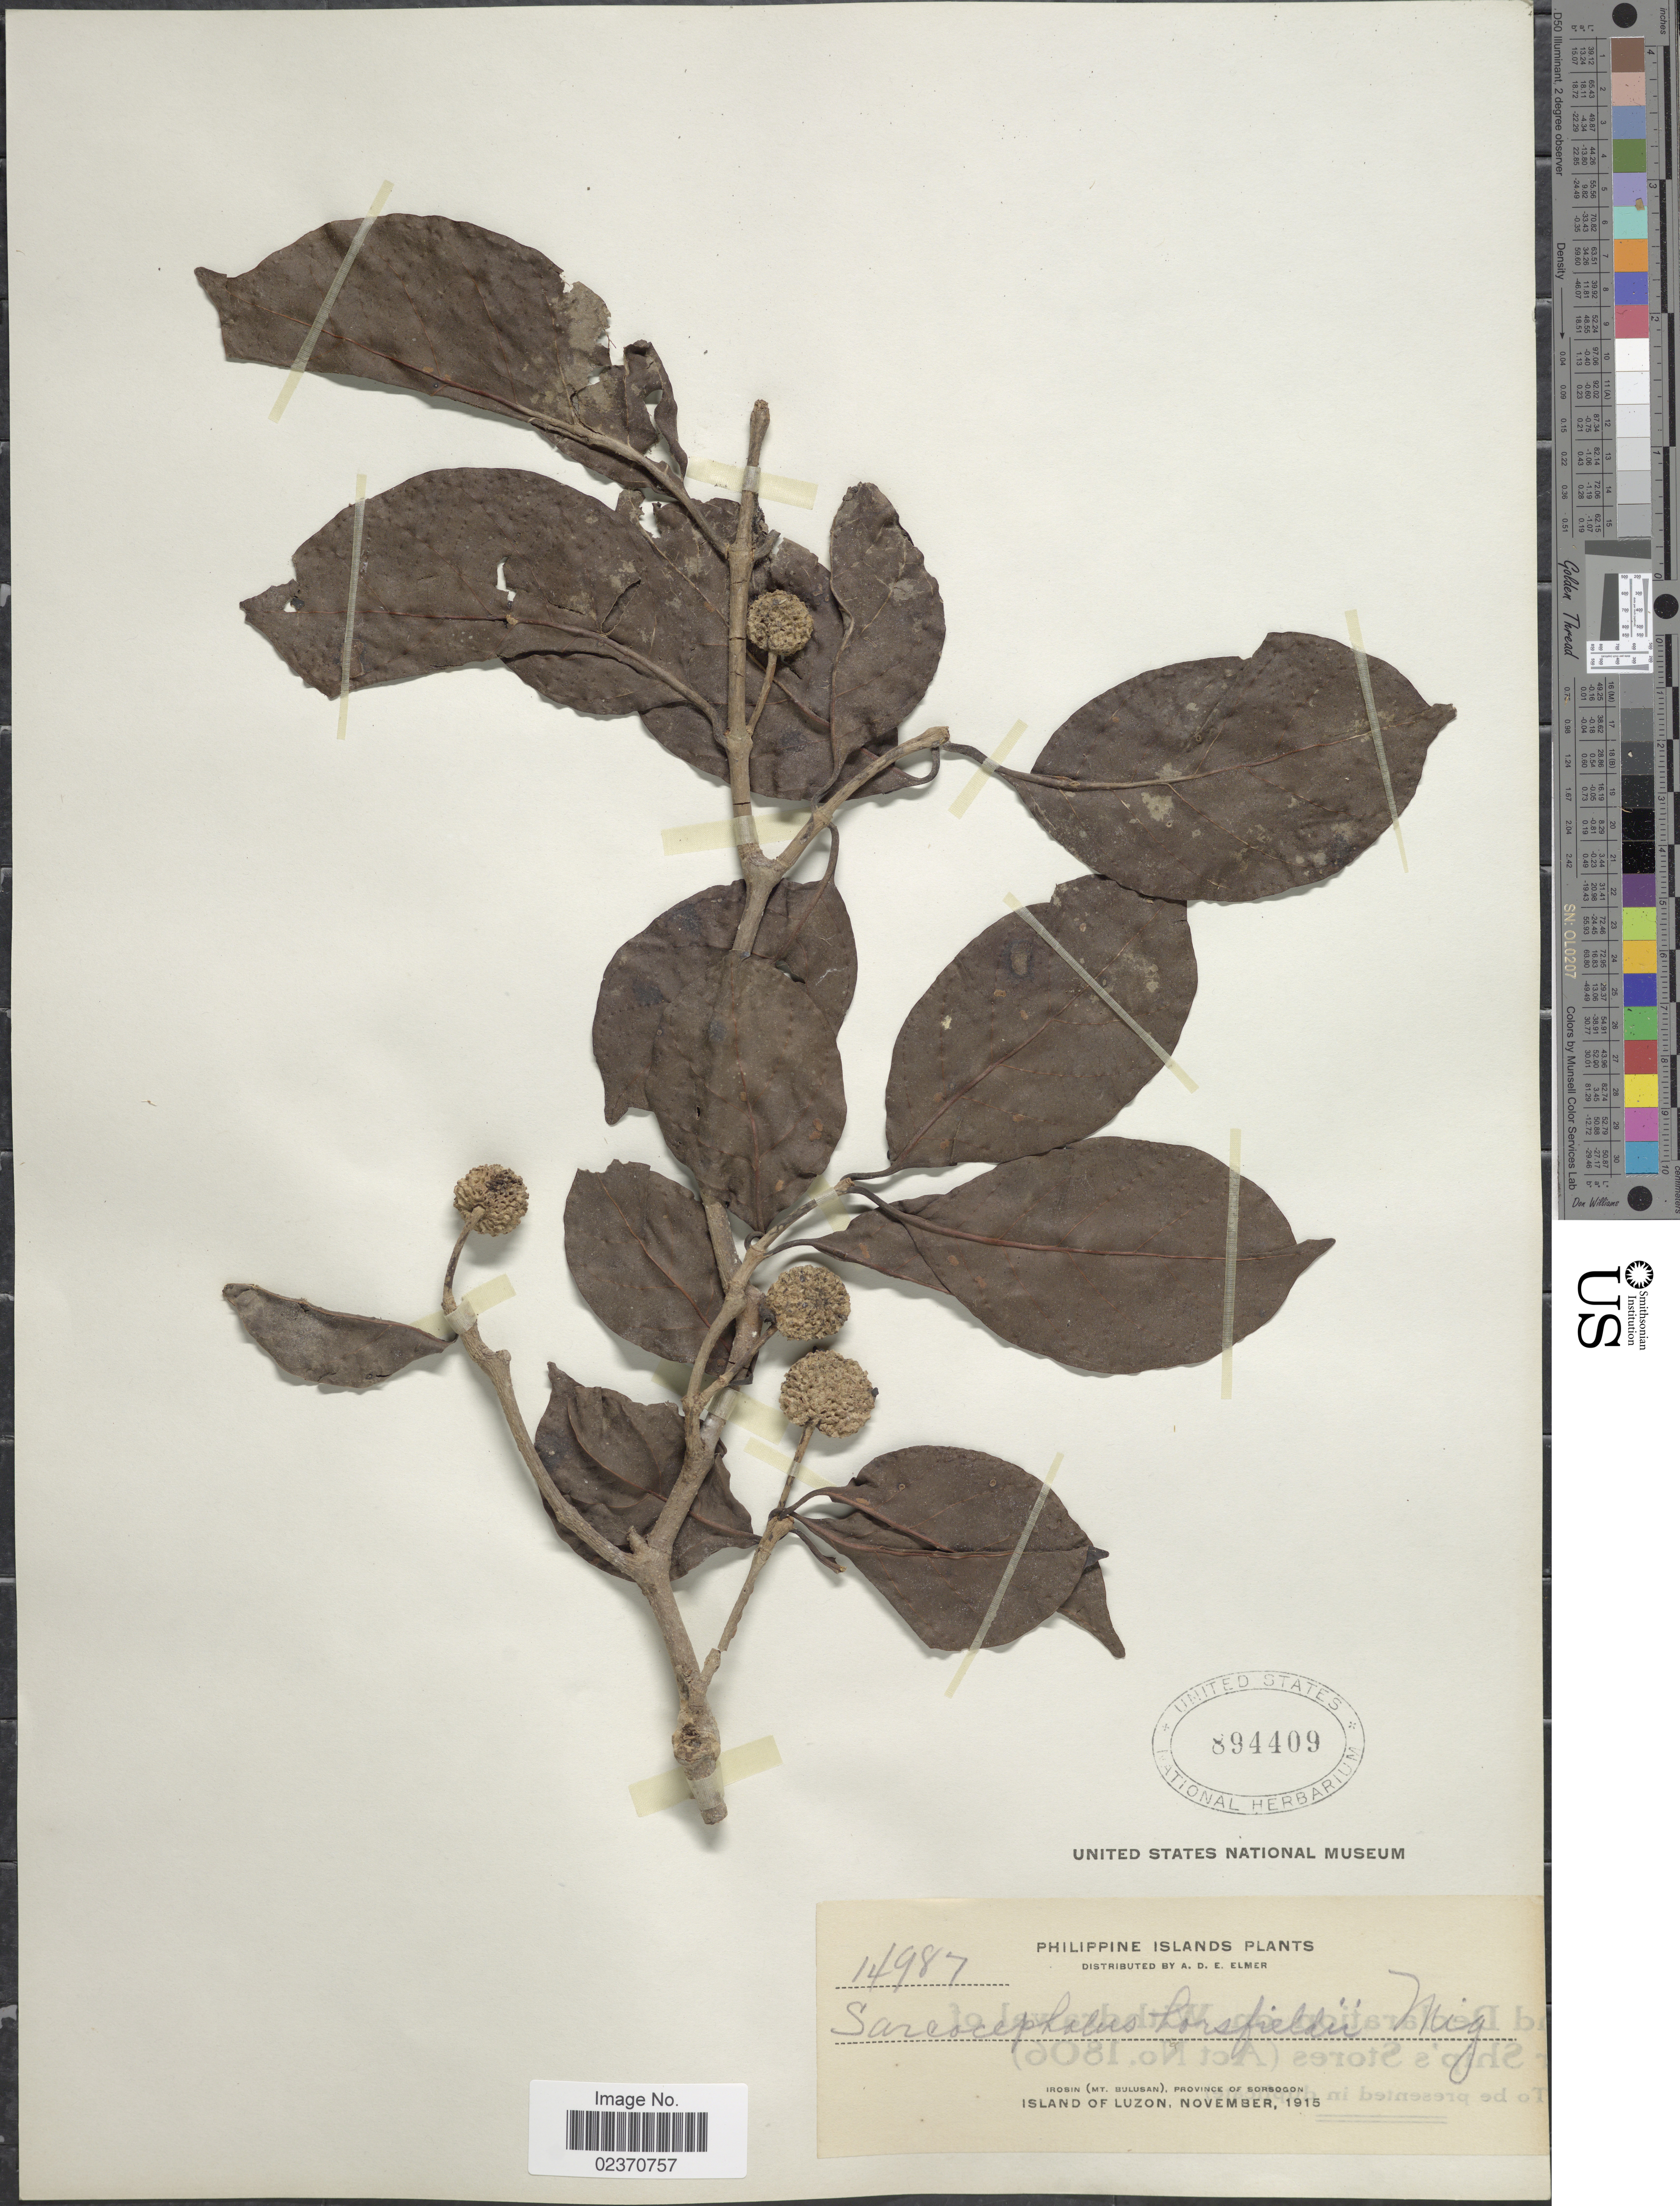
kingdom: Plantae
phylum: Tracheophyta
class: Magnoliopsida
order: Gentianales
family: Rubiaceae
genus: Nauclea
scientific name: Nauclea junghuhnii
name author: (Miq.) Merr.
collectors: A. D. E. Elmer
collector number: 14987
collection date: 1915-11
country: Philippines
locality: Philippine Islands, Irosin (Mt. Bulusan), Province of Sorsogon, Island of Luzon.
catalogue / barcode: US 894409